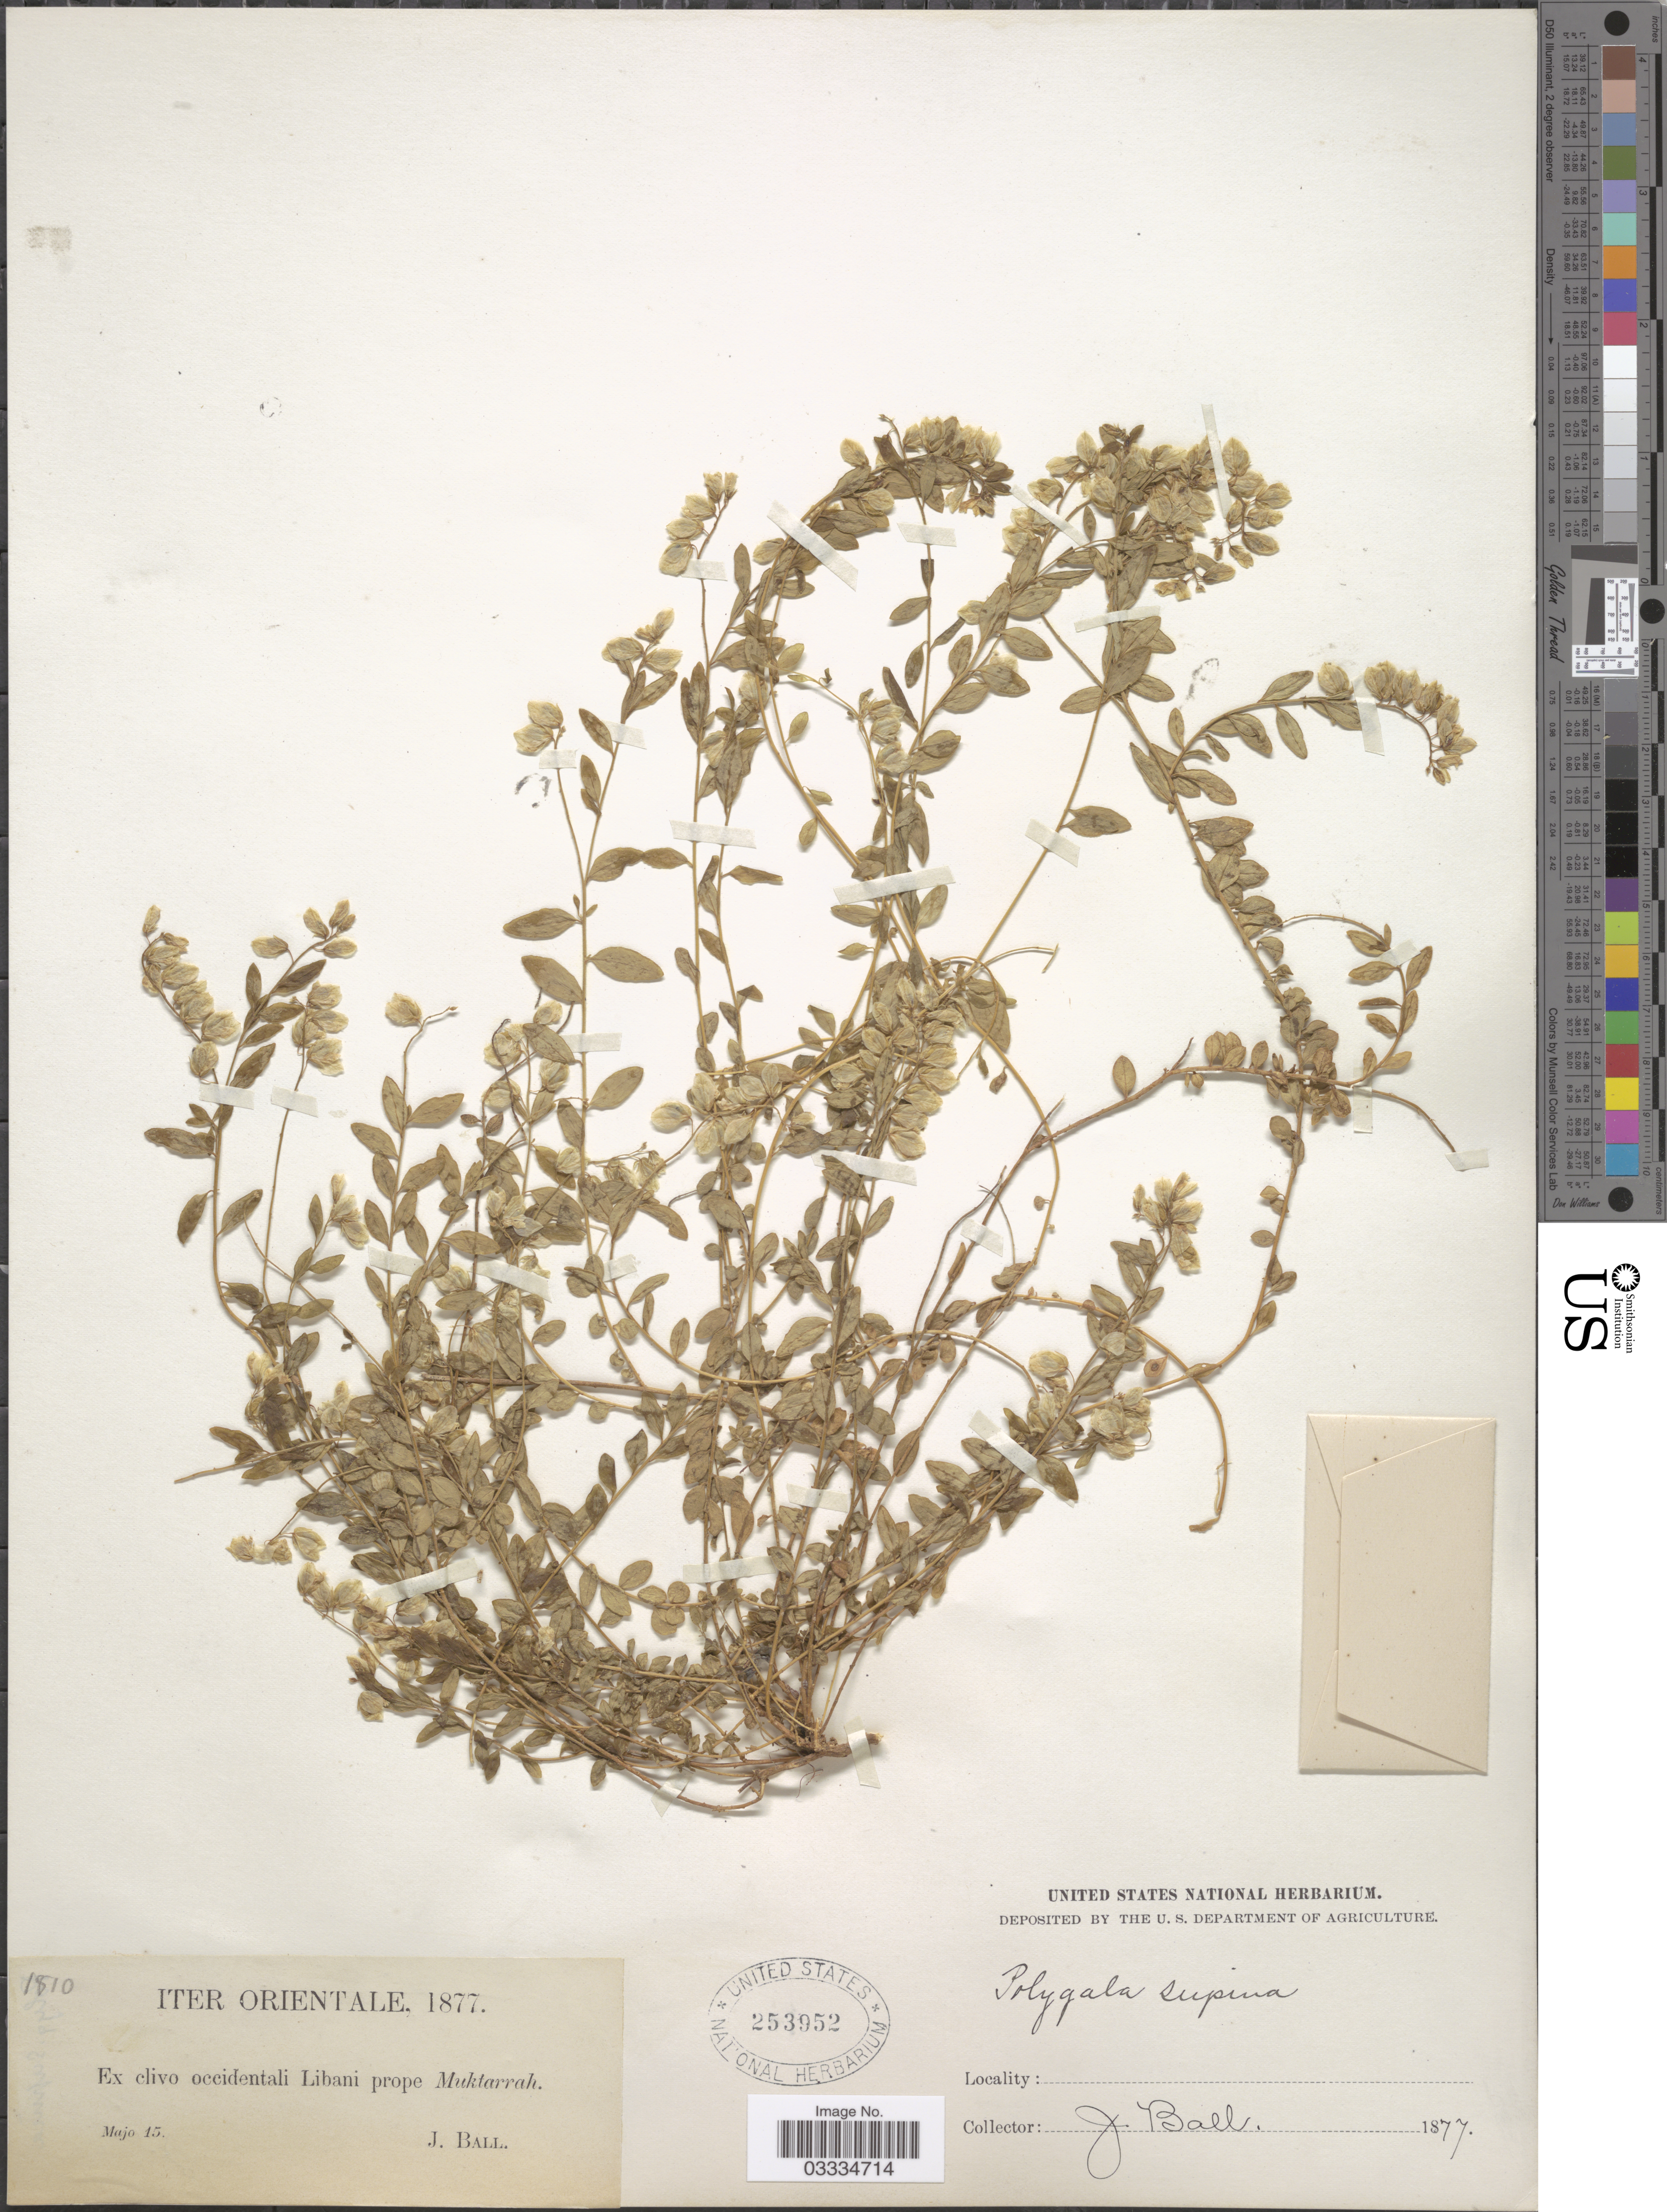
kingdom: Plantae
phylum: Tracheophyta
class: Magnoliopsida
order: Fabales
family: Polygalaceae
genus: Polygala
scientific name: Polygala supina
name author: Schreb.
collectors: J. Ball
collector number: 1810?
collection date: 1877-05-15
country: Lebanon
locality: Iter Orientale. Ex clivo occidentali Libani prope Muktarrah.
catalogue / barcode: US 253952